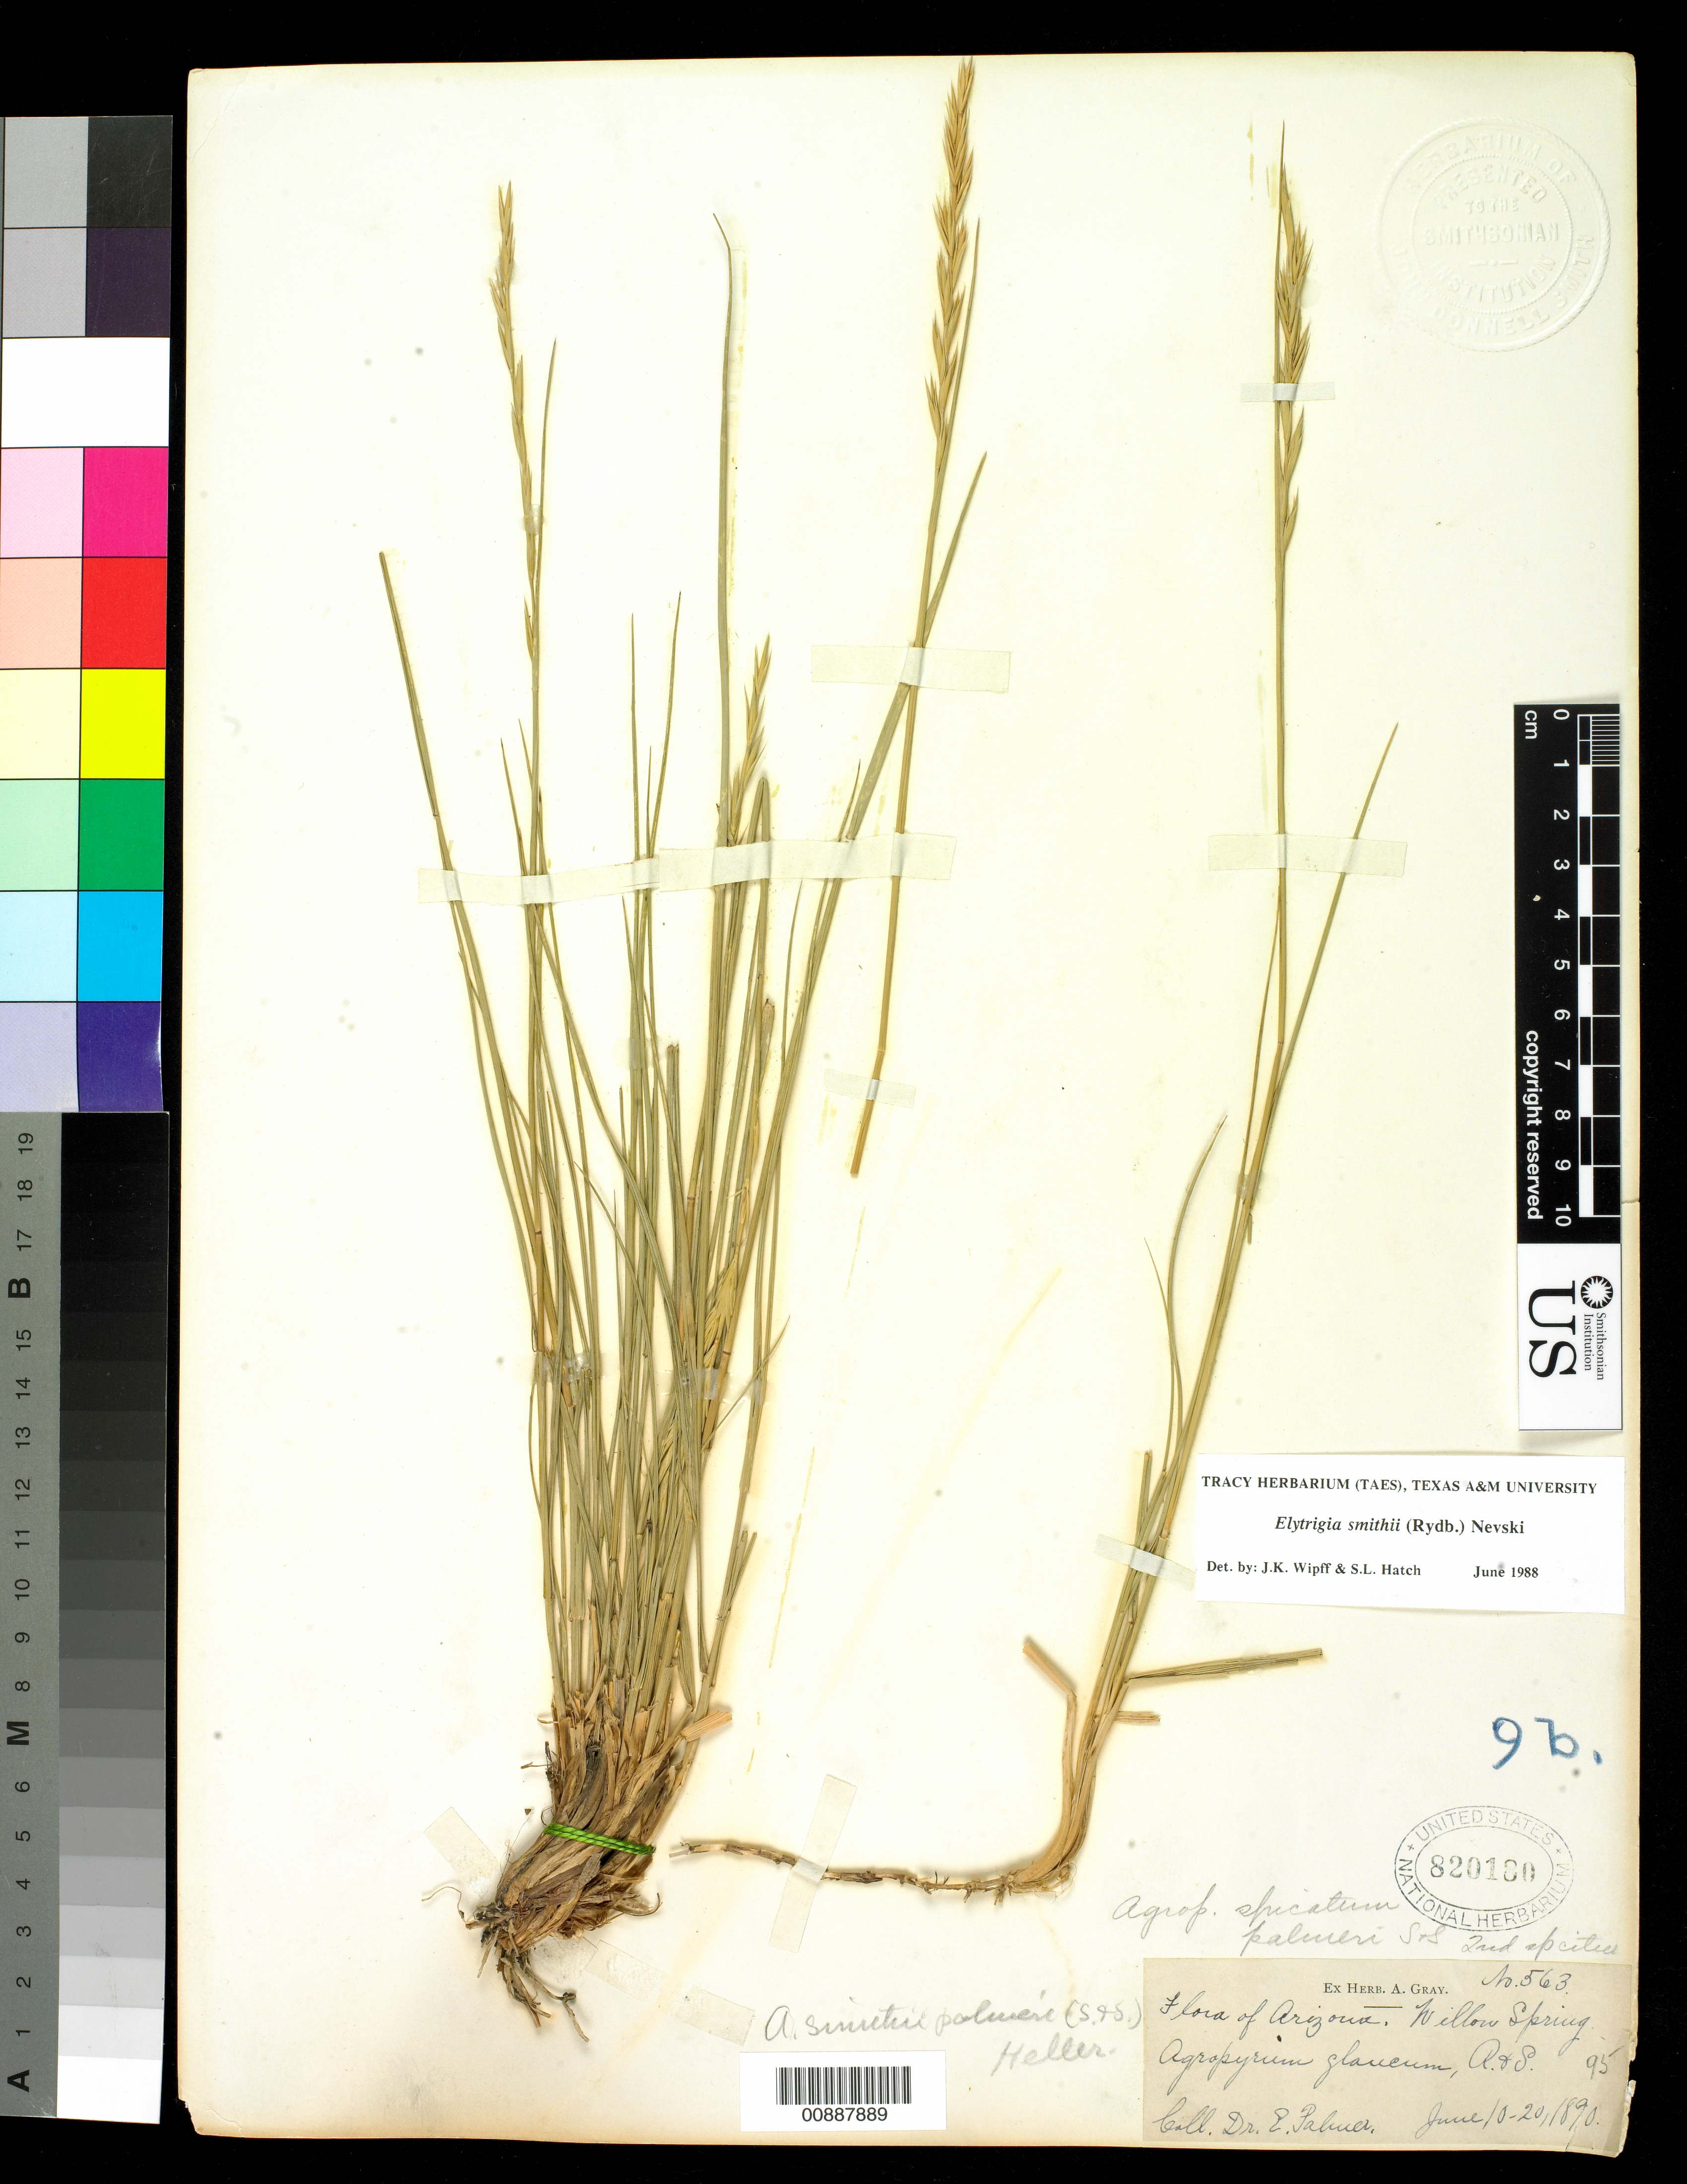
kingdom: Plantae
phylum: Tracheophyta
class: Liliopsida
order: Poales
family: Poaceae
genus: Agropyron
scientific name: Agropyron spicatum var. palmeri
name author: Scribn. & J.G. Sm.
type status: Syntype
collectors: E. Palmer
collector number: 563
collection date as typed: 10 Jun 1890 to 20 Jun 1890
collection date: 1890-06-10/1890-06-20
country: United States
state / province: Arizona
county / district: Coconino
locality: Willow Spring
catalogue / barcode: US 820180